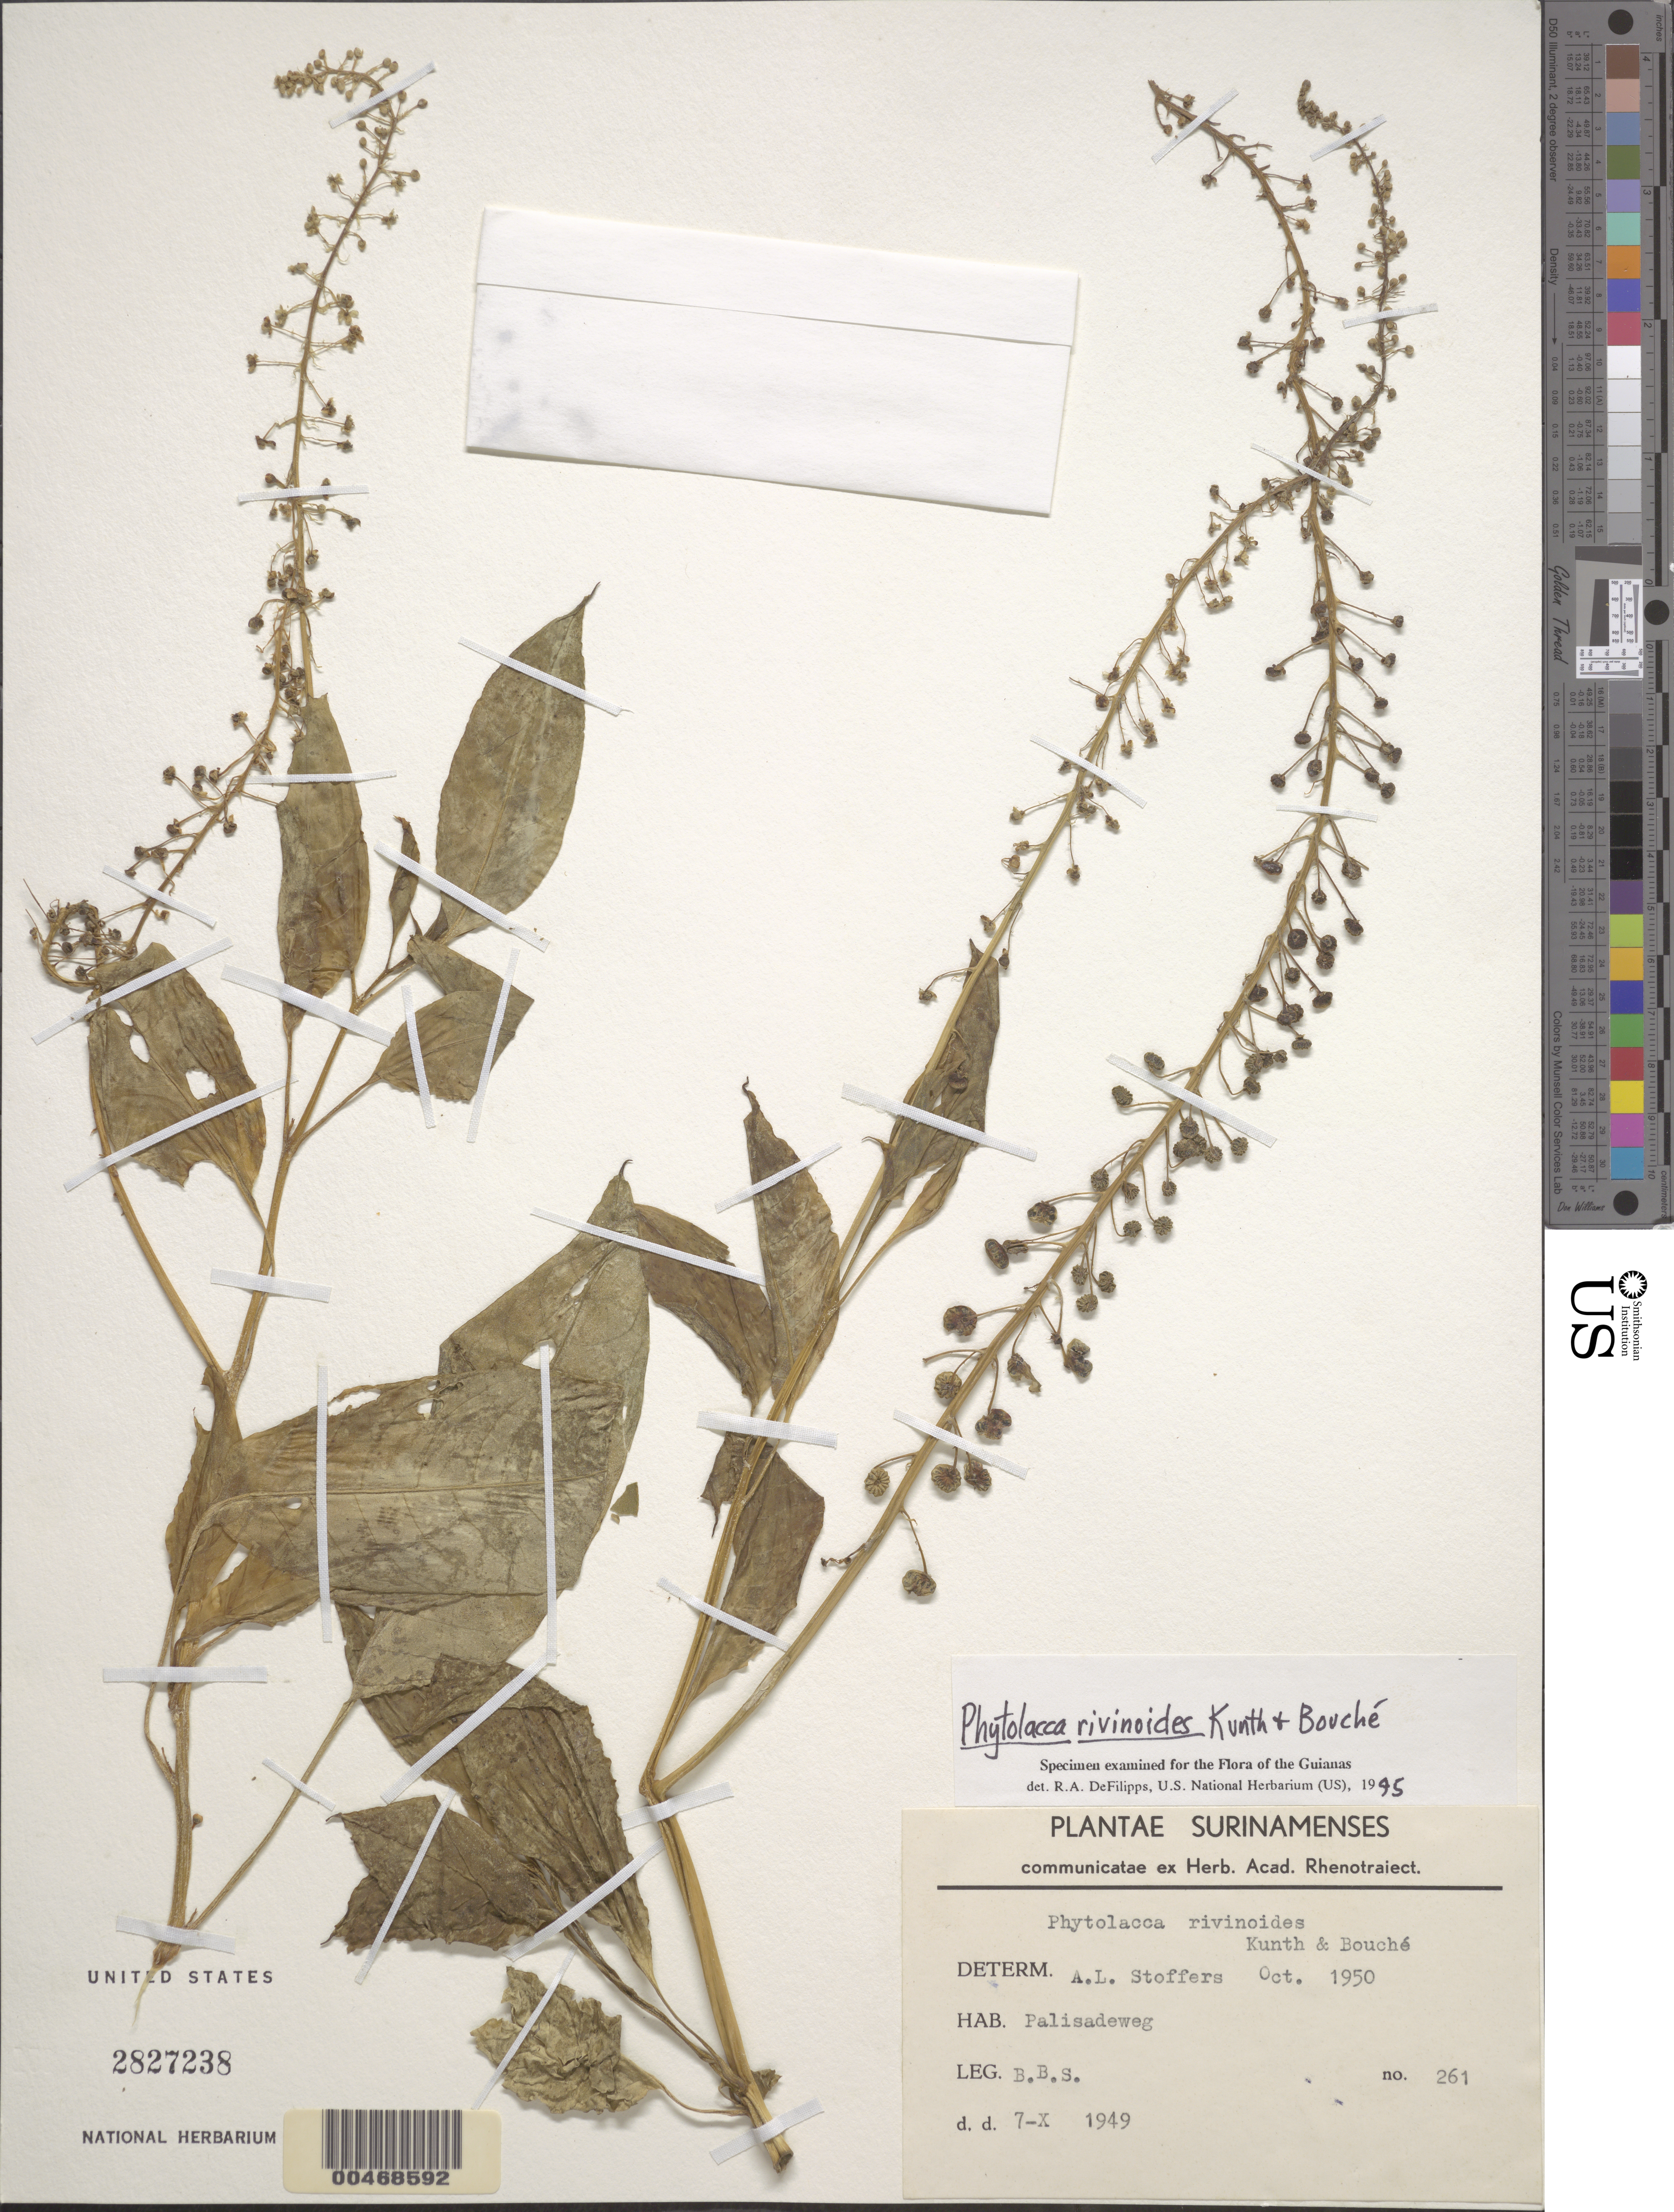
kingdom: Plantae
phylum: Tracheophyta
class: Magnoliopsida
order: Caryophyllales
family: Phytolaccaceae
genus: Phytolacca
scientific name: Phytolacca rivinoides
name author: Kunth & C.D. Bouché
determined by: DeFilipps, R. A.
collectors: BBS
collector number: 261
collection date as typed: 07 Oct 1949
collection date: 1949-10-07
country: Suriname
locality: Palisadeweg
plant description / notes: U, US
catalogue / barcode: US 2827238